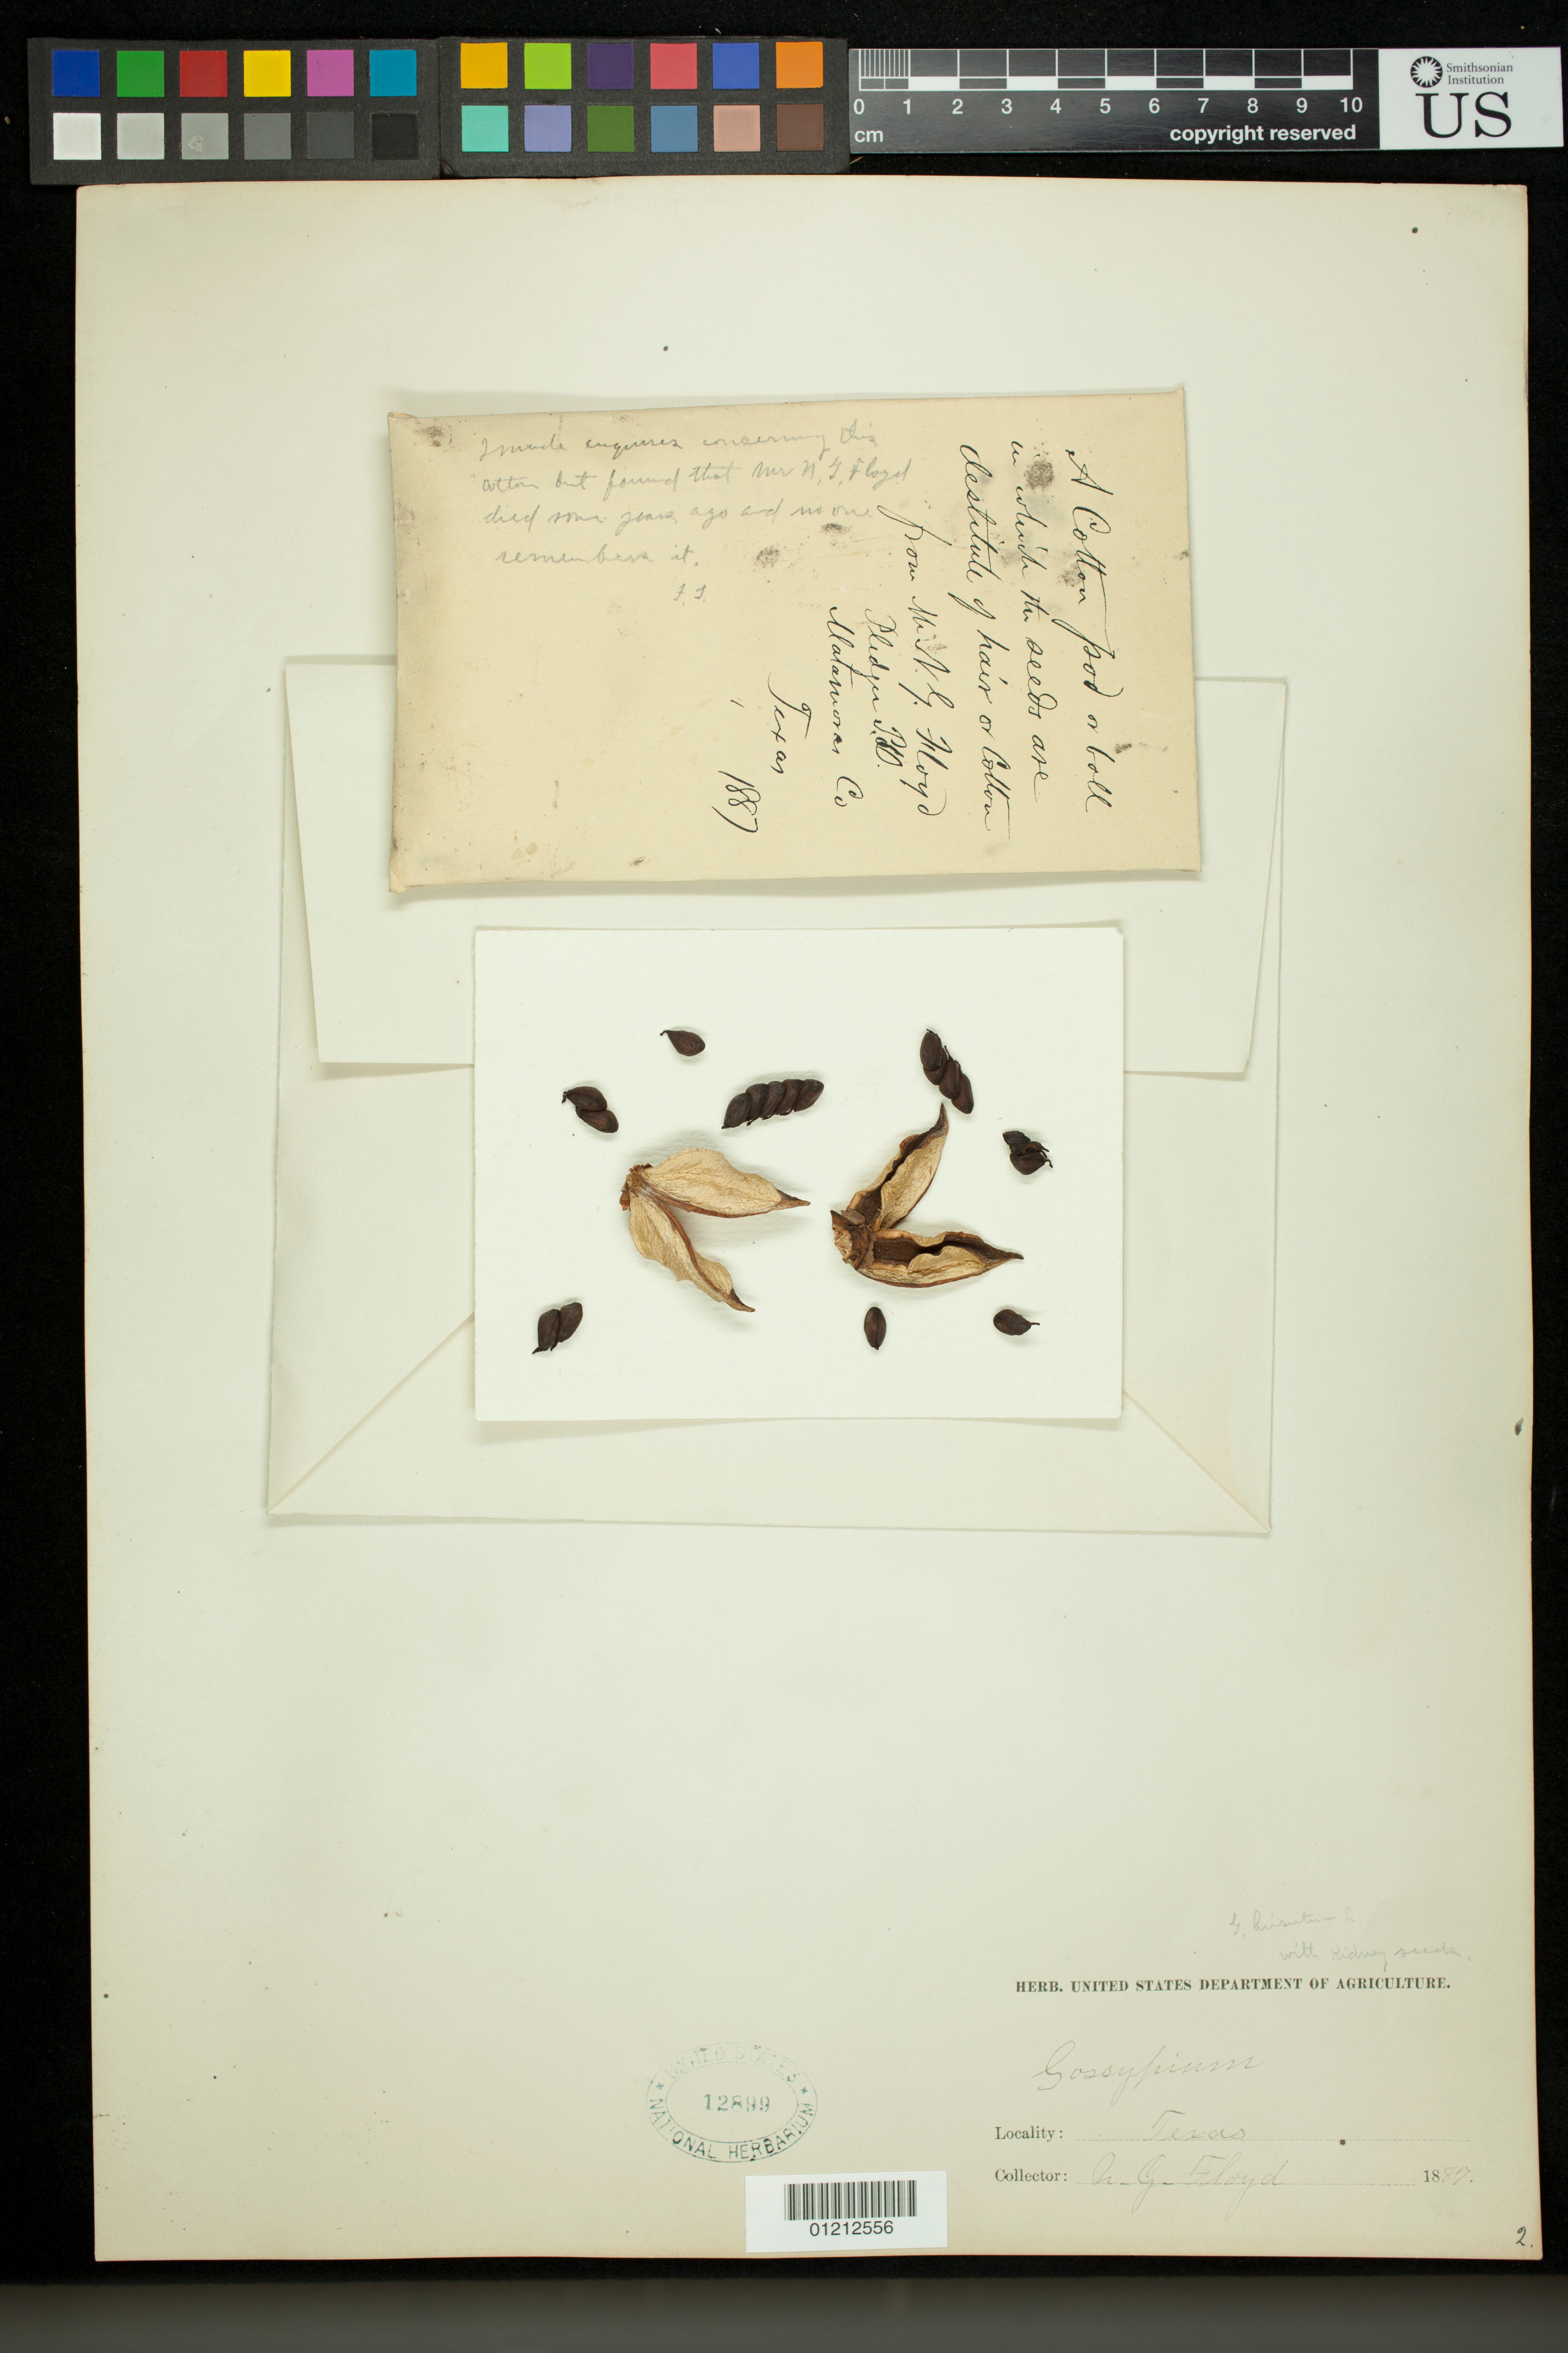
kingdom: Plantae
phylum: Tracheophyta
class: Magnoliopsida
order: Malvales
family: Malvaceae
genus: Gossypium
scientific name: Gossypium hirsutum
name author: L.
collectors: N. G. Floyd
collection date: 1887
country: United States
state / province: Texas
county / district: Matagorda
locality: Pledger P.O.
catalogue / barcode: US 12899